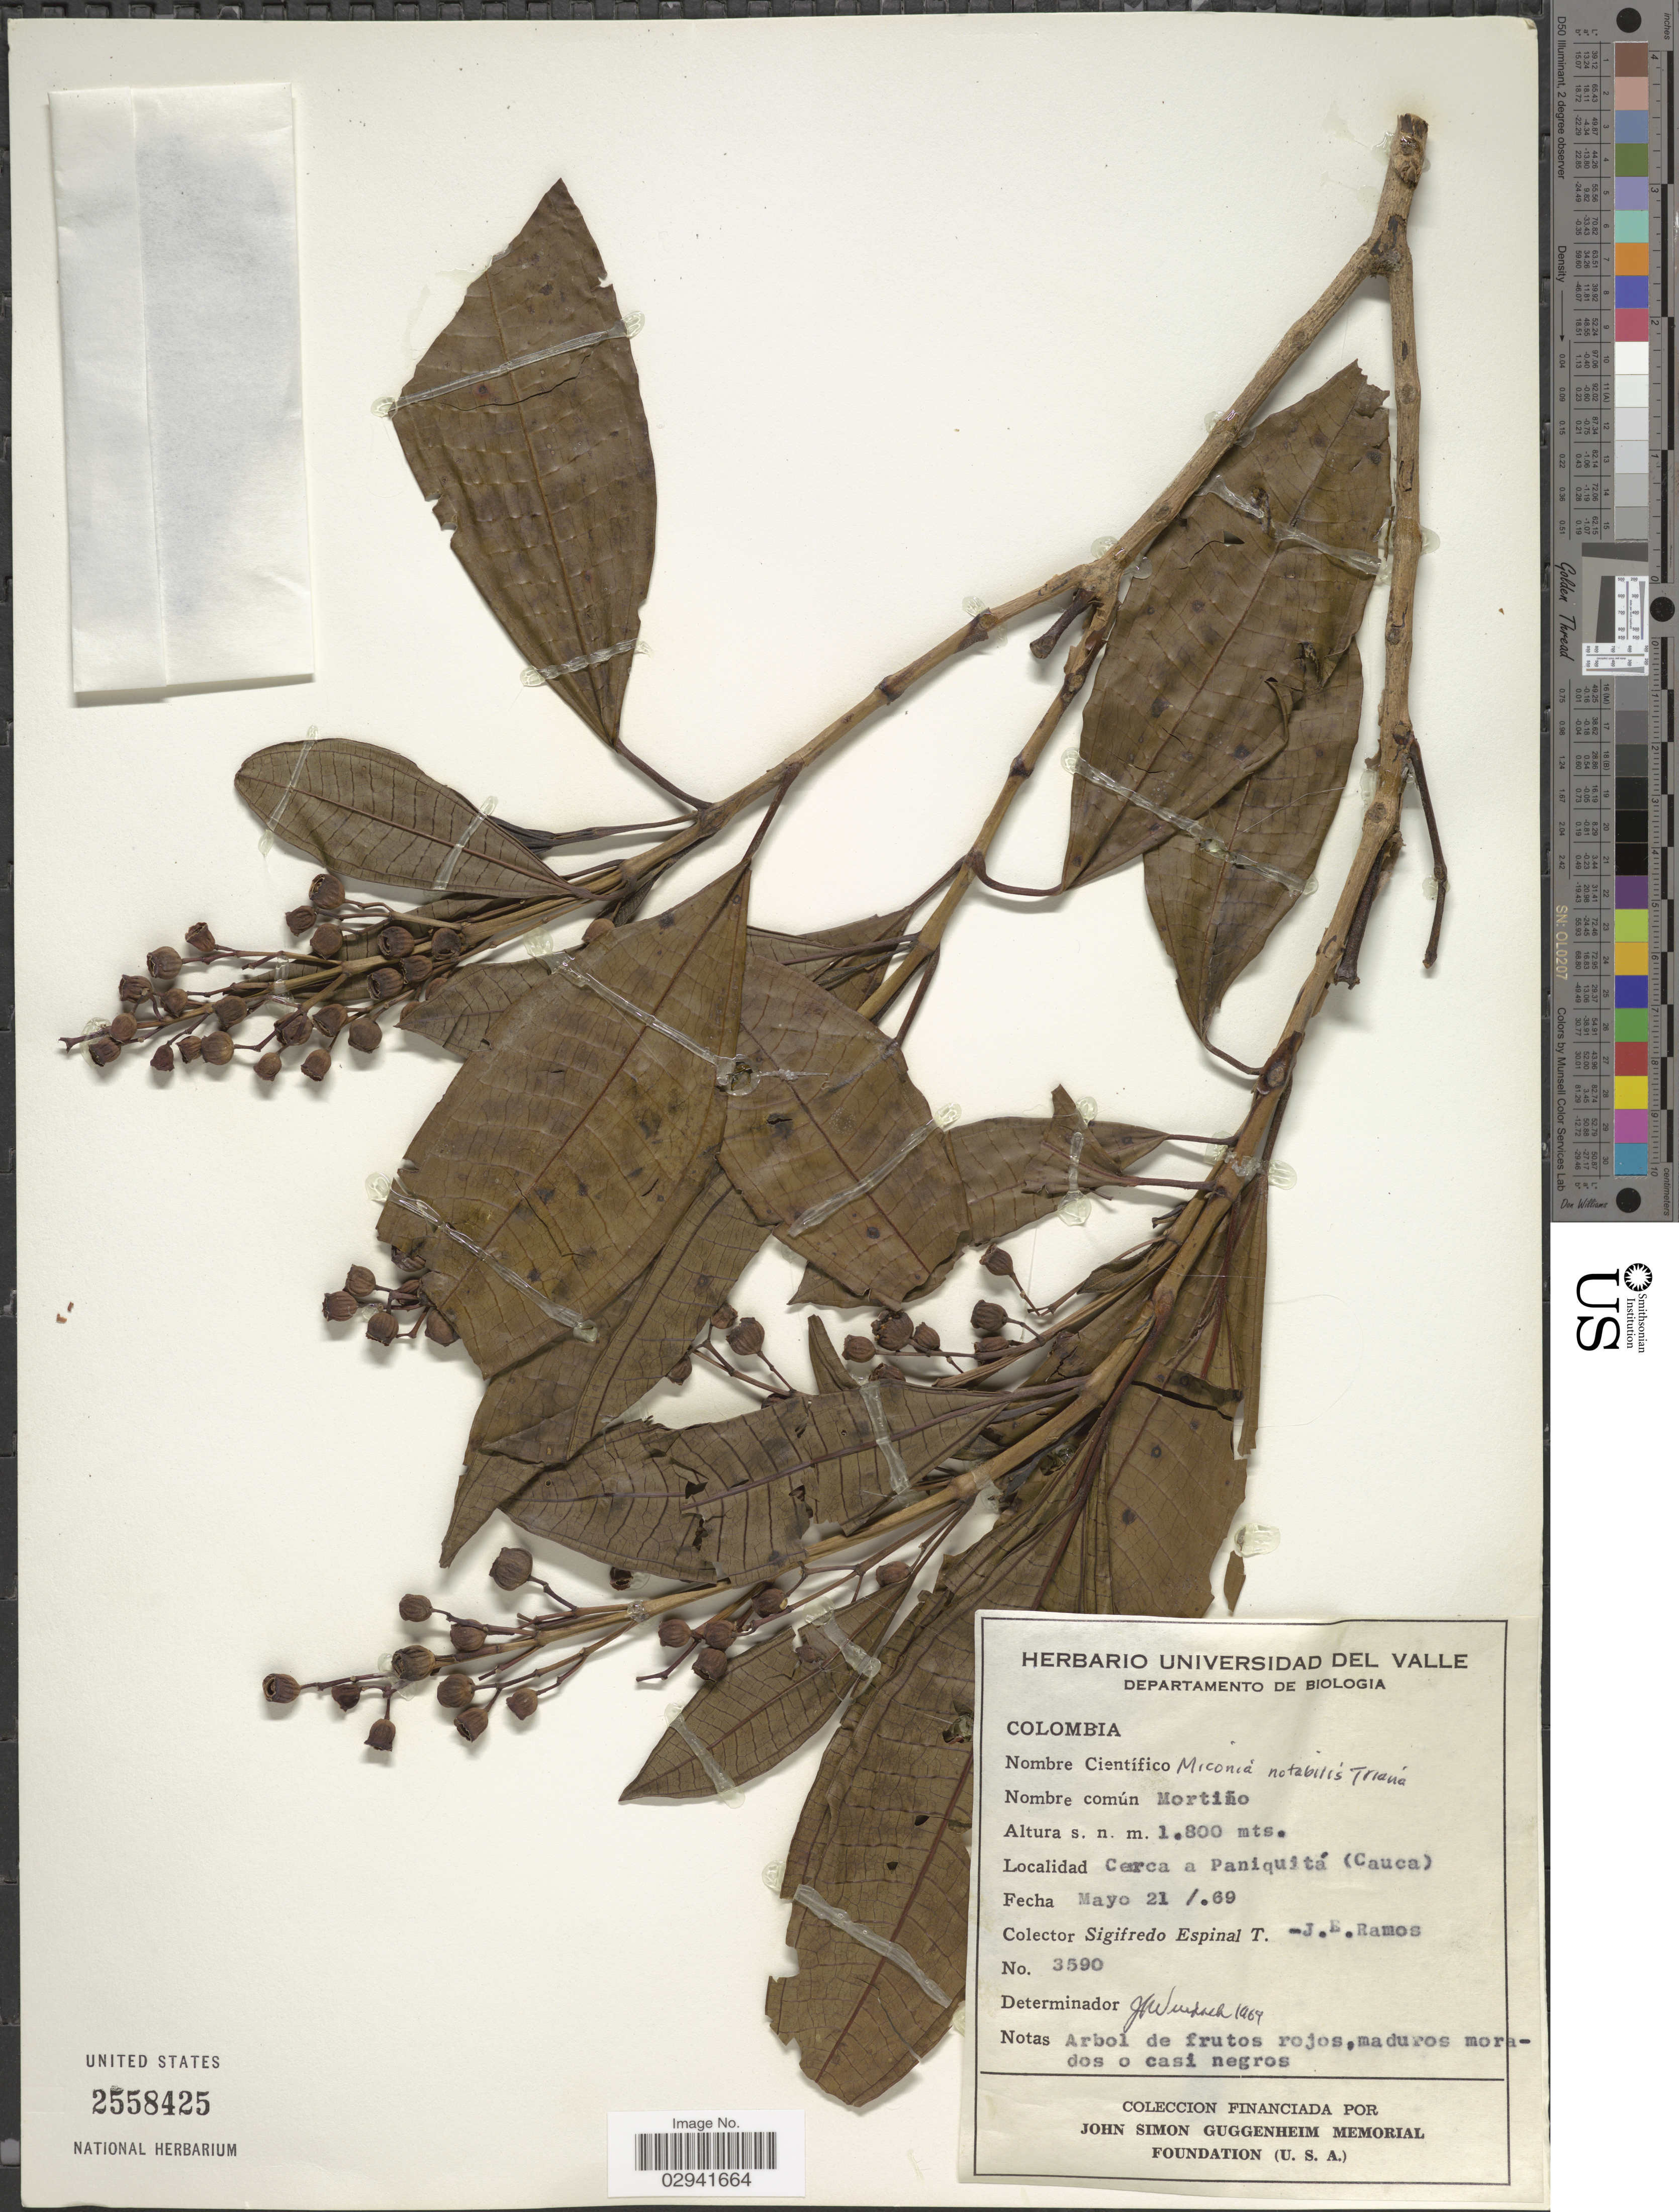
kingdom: Plantae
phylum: Tracheophyta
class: Magnoliopsida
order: Myrtales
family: Melastomataceae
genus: Miconia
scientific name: Miconia notabilis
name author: Triana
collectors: S. Espinal & J. E. Ramos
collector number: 3590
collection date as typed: Transcribed d/m/y: 21/5/69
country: Colombia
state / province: Cauca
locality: Cerca a Paniquitá (Cauca).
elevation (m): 1800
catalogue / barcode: US 2558425